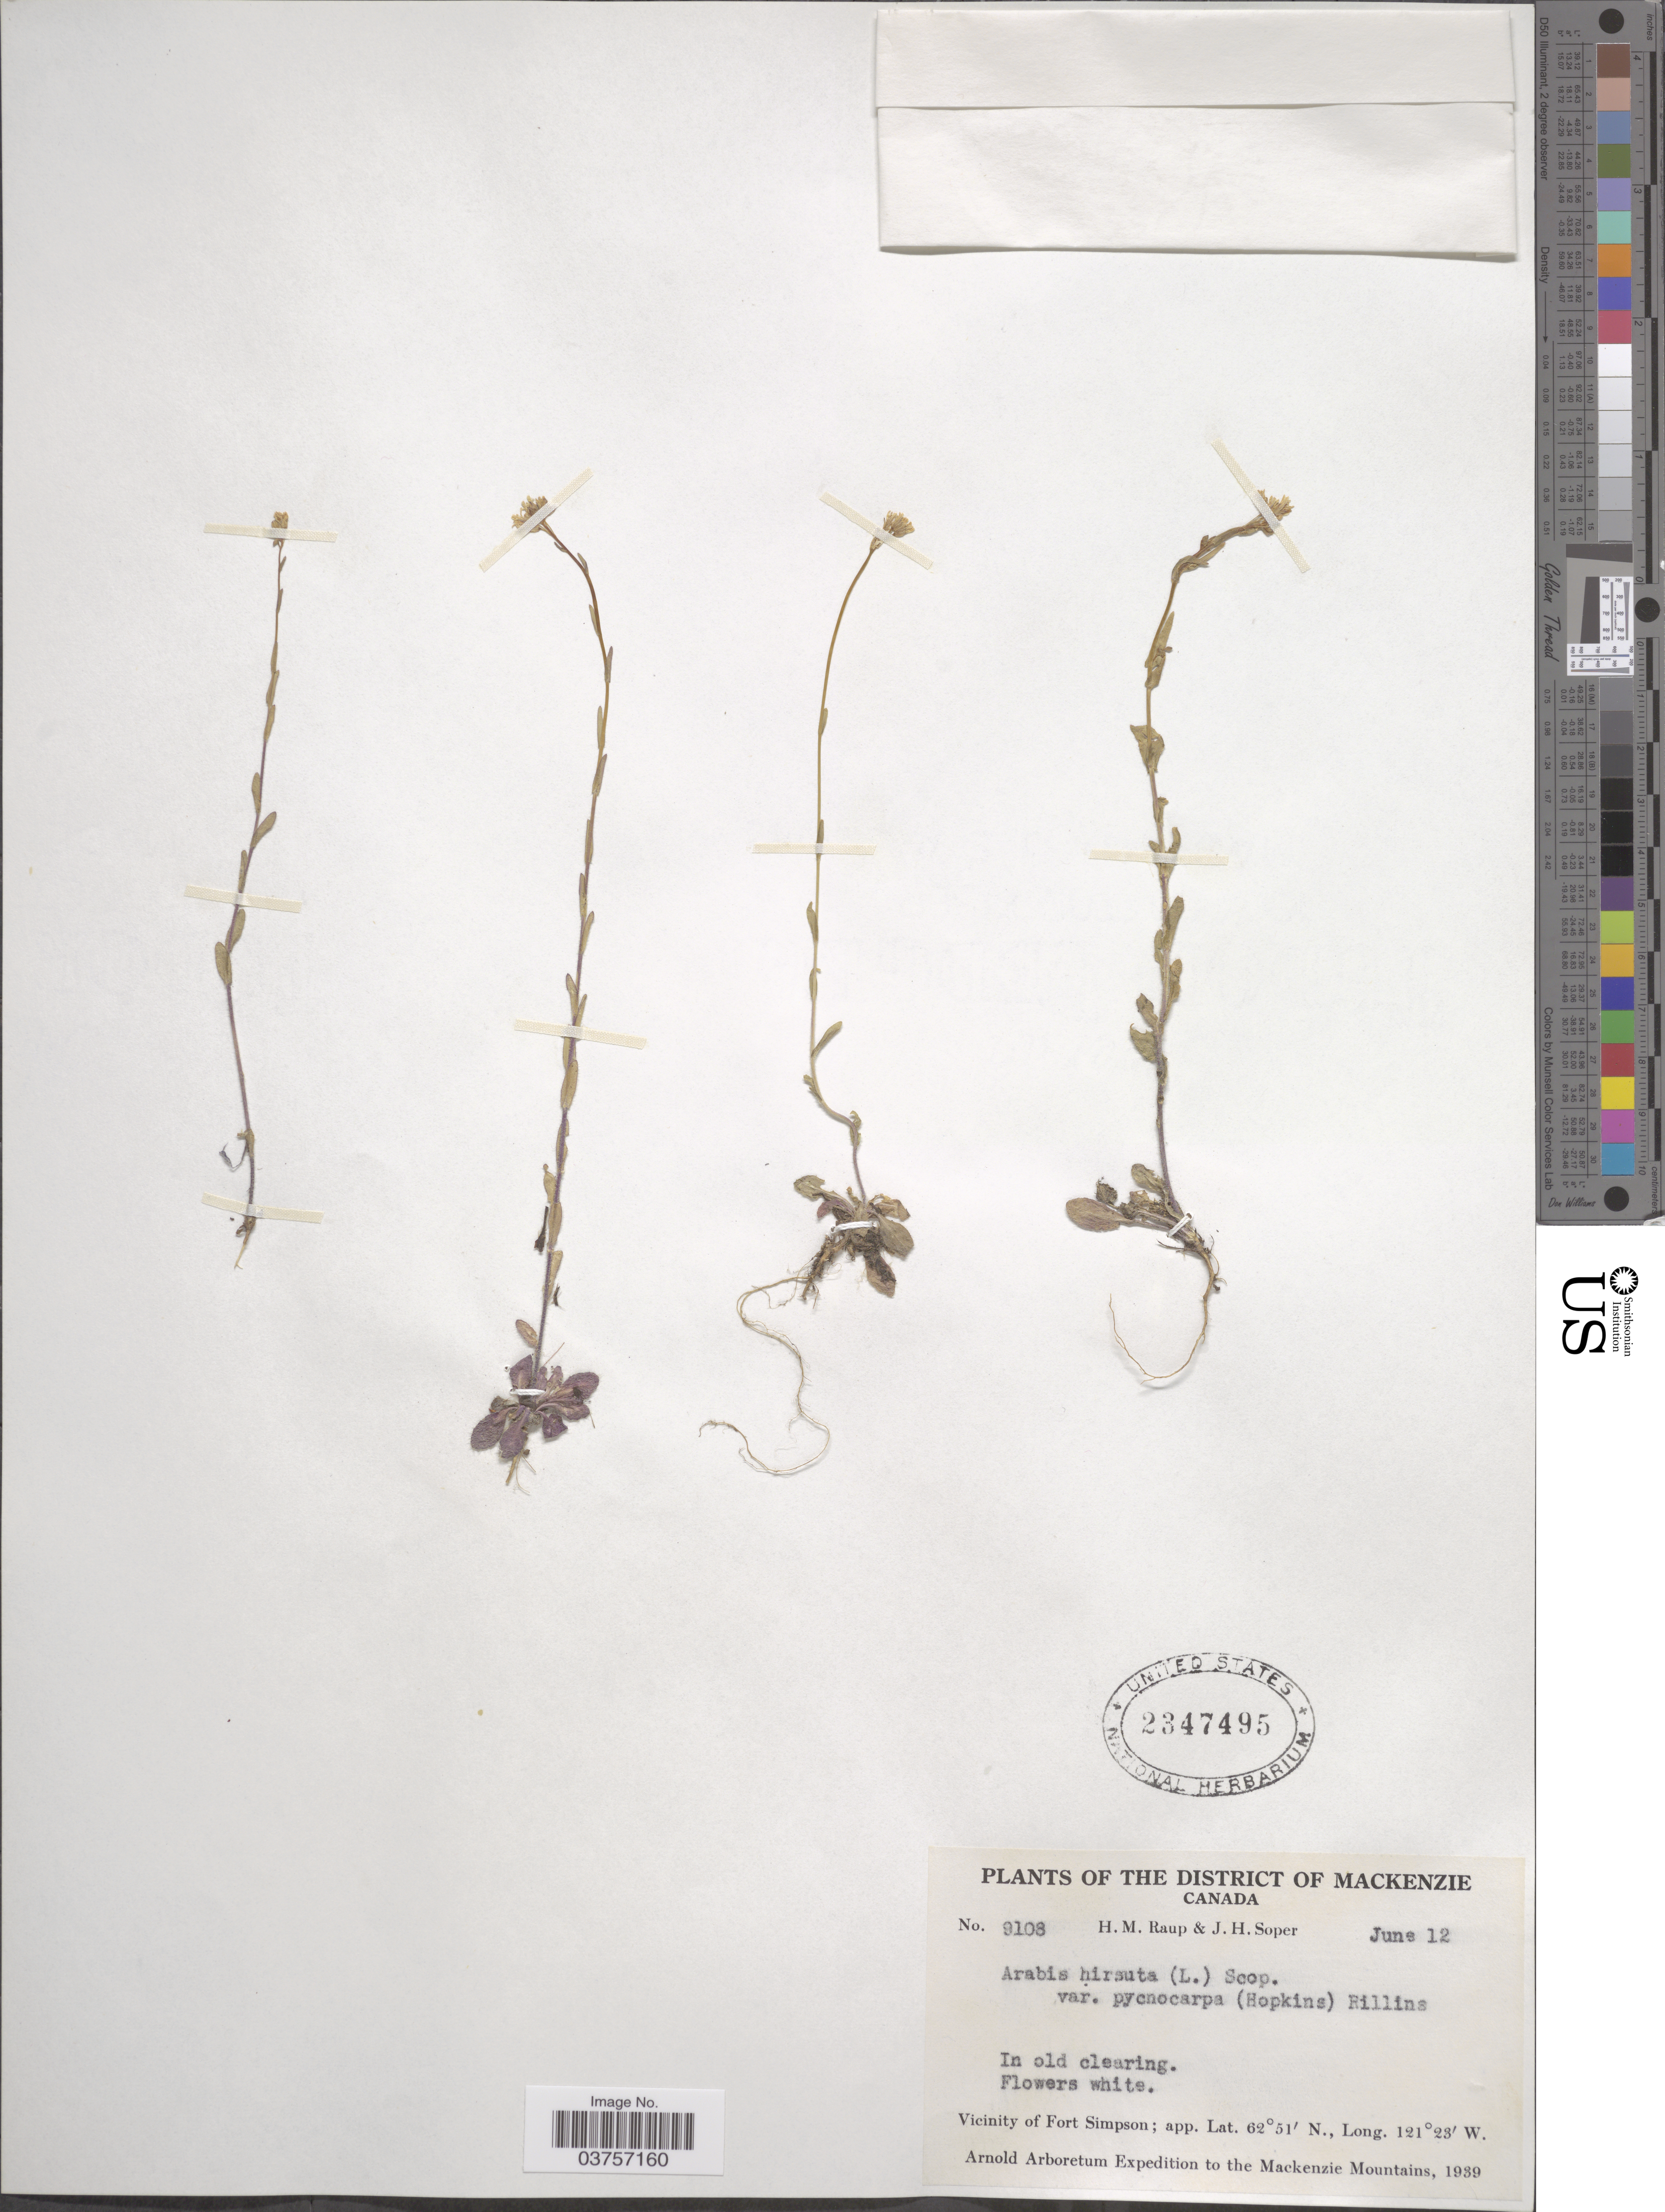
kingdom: Plantae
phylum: Tracheophyta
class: Magnoliopsida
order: Brassicales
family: Brassicaceae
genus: Arabis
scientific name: Arabis hirsuta var. pycnocarpa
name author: M. Hopkins & Rollins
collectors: H. Raup & J. H. Soper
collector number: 9108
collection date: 1939-06-12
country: Canada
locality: The District of Mackenzie. Vicinity of Fort Simpson. The Mackenzie Mountains.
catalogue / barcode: US 2347495